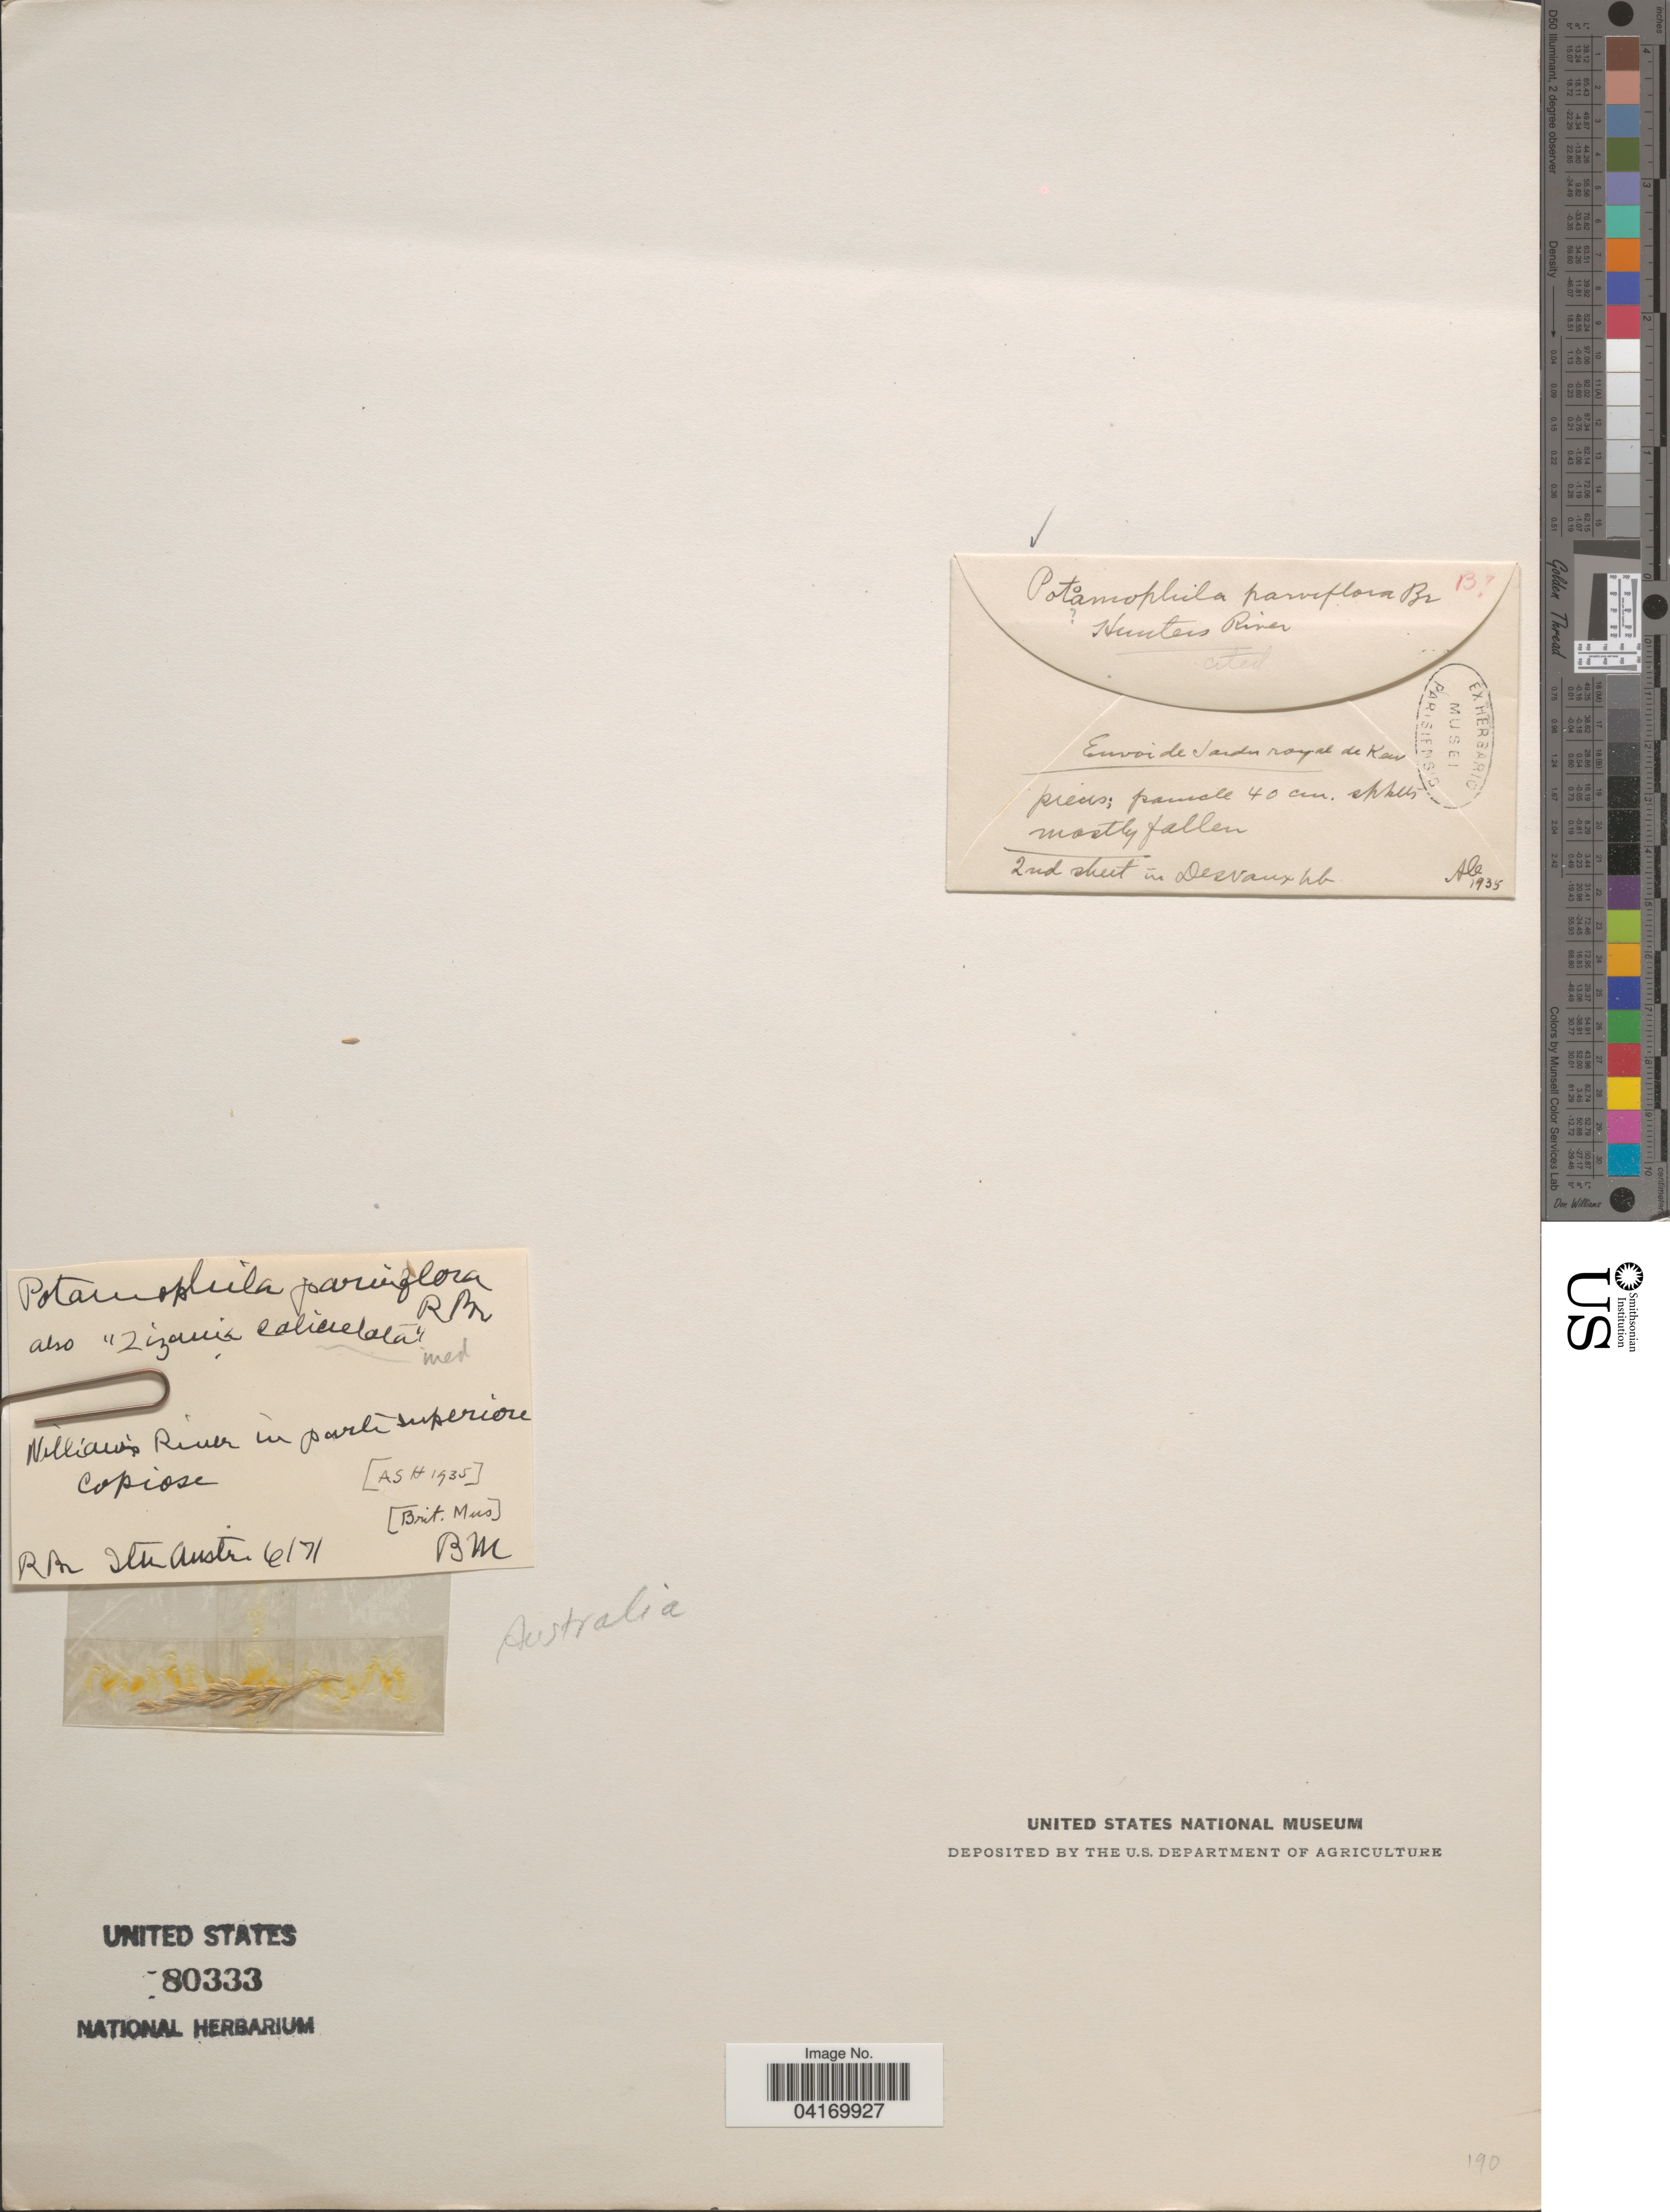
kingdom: Plantae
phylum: Tracheophyta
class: Liliopsida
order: Poales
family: Poaceae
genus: Potamophila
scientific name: Potamophila parviflora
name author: R. Br.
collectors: R. Br.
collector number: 6171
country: Australia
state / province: New South Wales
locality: Williams River in parli [interpreted] superior.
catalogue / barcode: US 80333